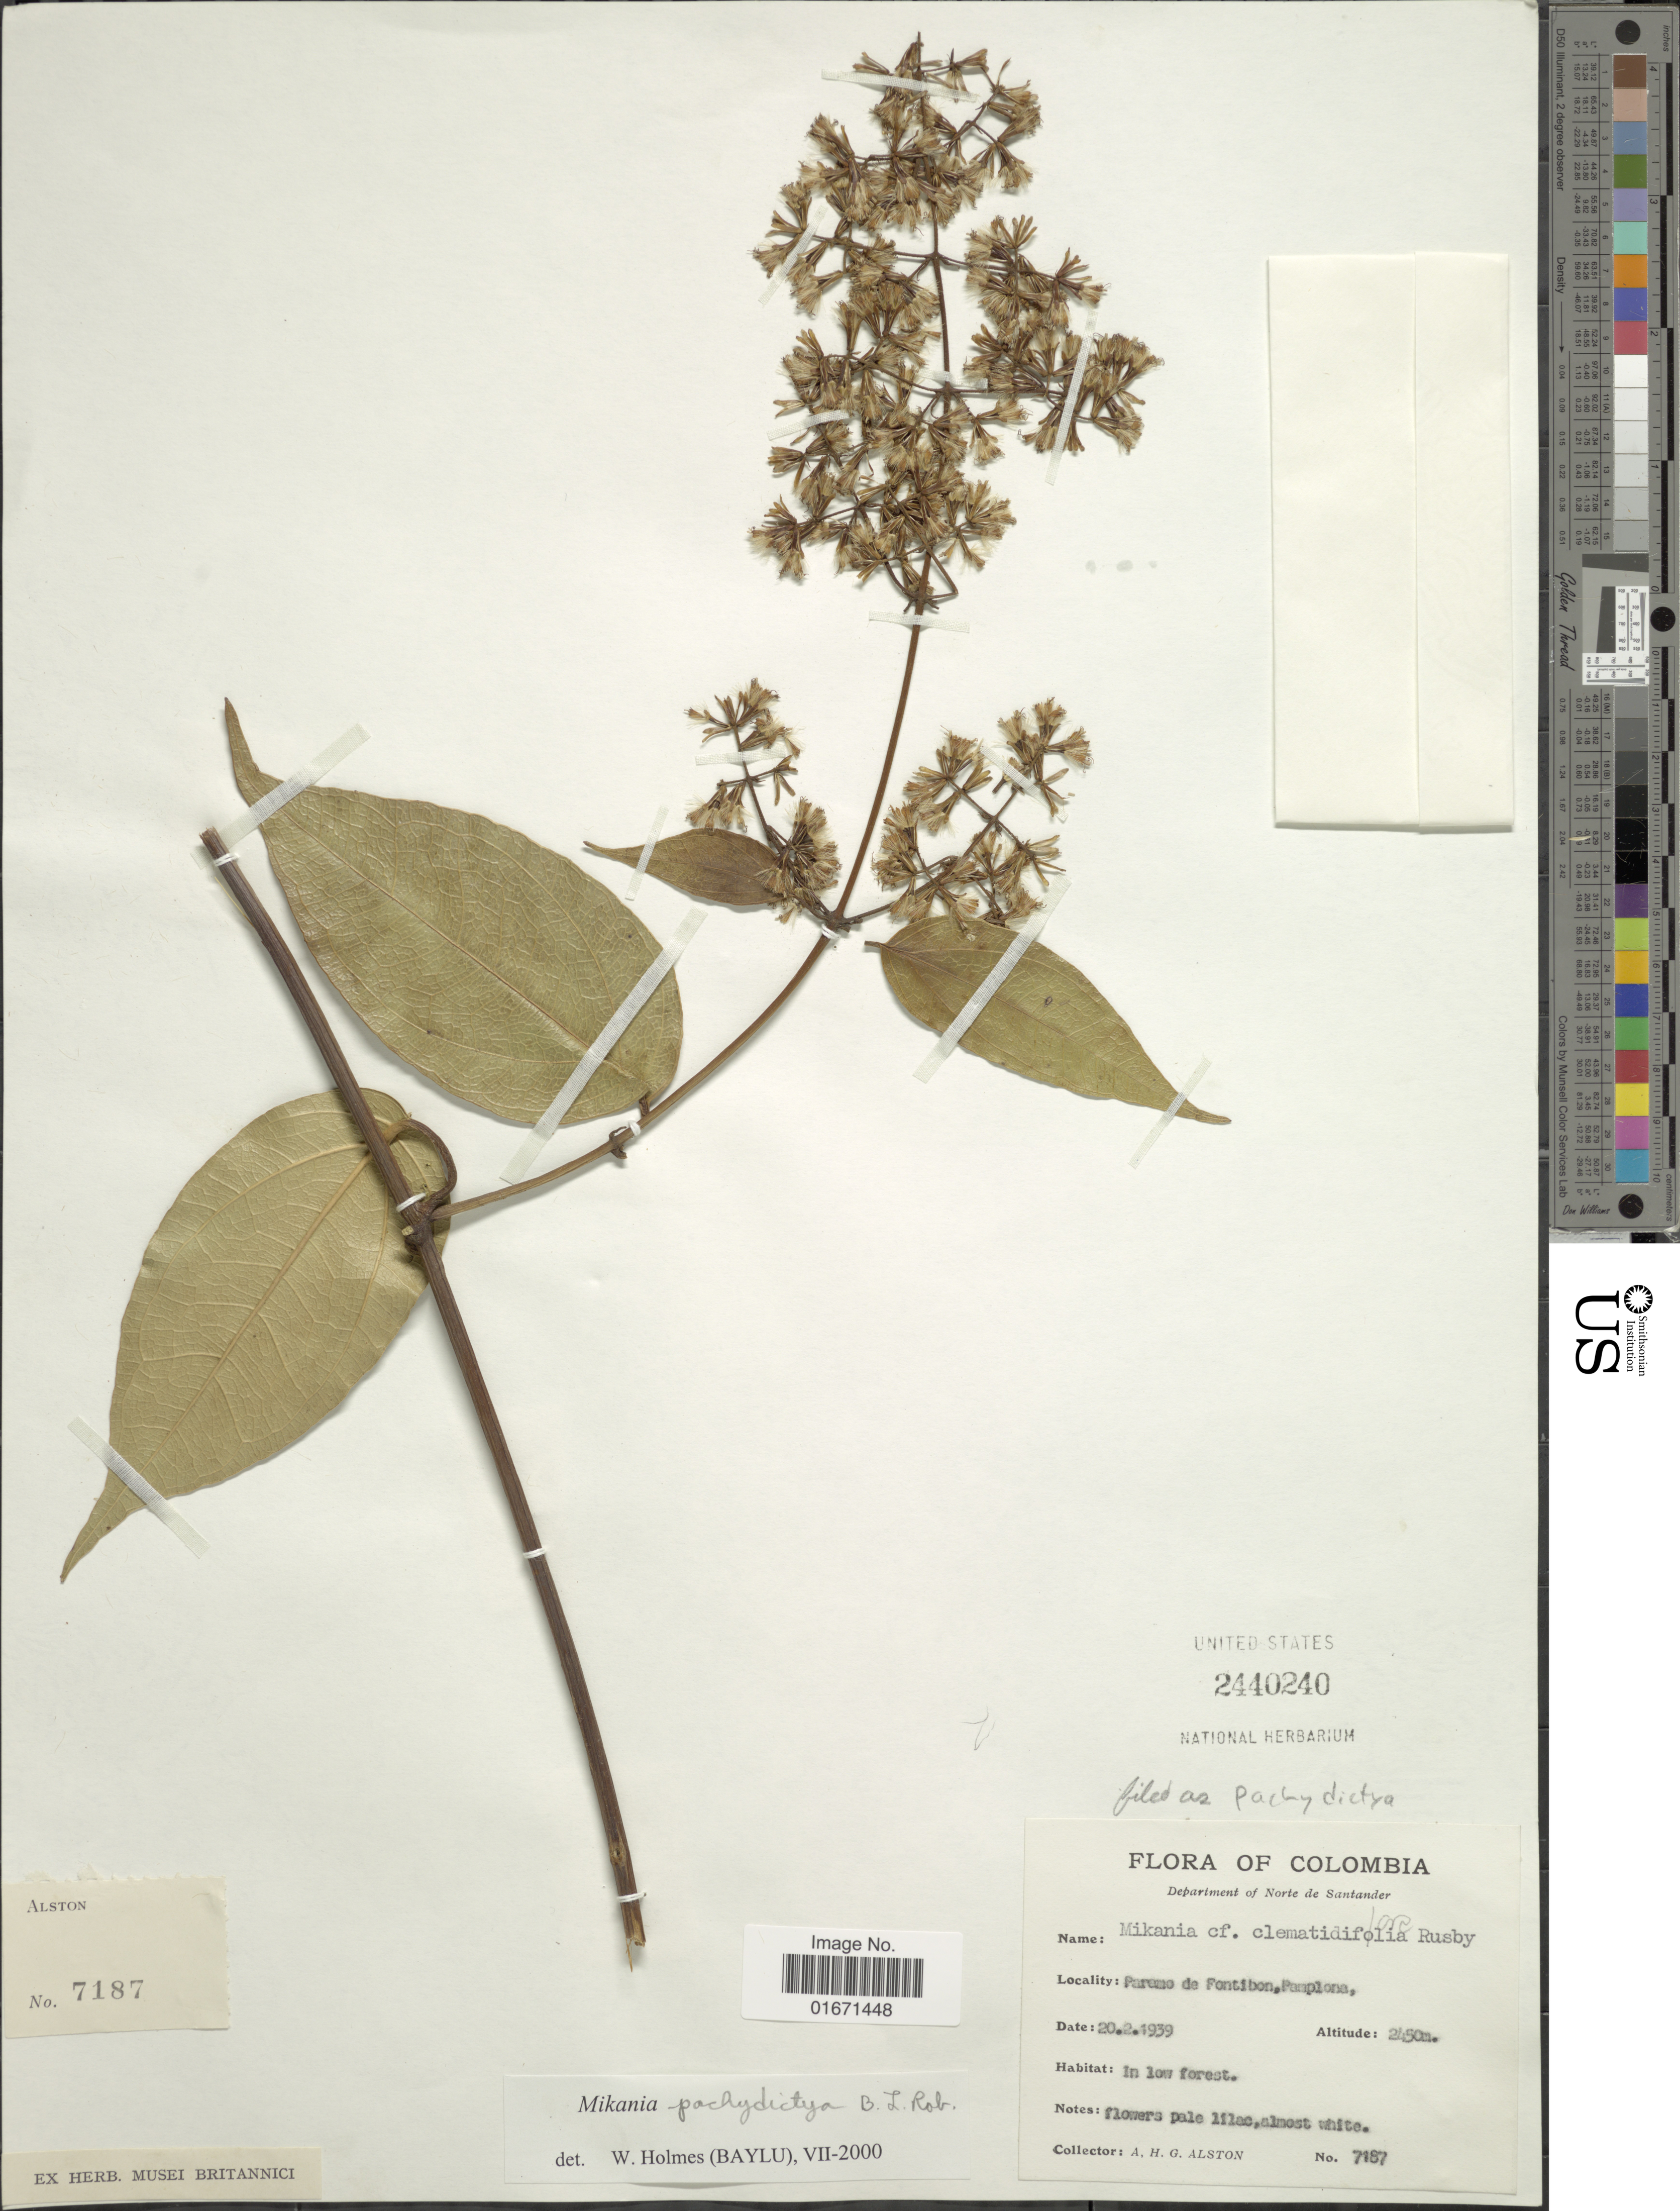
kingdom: Plantae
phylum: Tracheophyta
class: Magnoliopsida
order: Asterales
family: Asteraceae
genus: Mikania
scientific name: Mikania pachydictya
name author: B.L. Rob.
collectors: A. H. Alston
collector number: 7187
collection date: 1939-02-20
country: Colombia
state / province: Norte de Santander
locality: Department of Norte de Santander. Paramo de Fontibon, Pamplona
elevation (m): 2450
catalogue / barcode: US 2440240